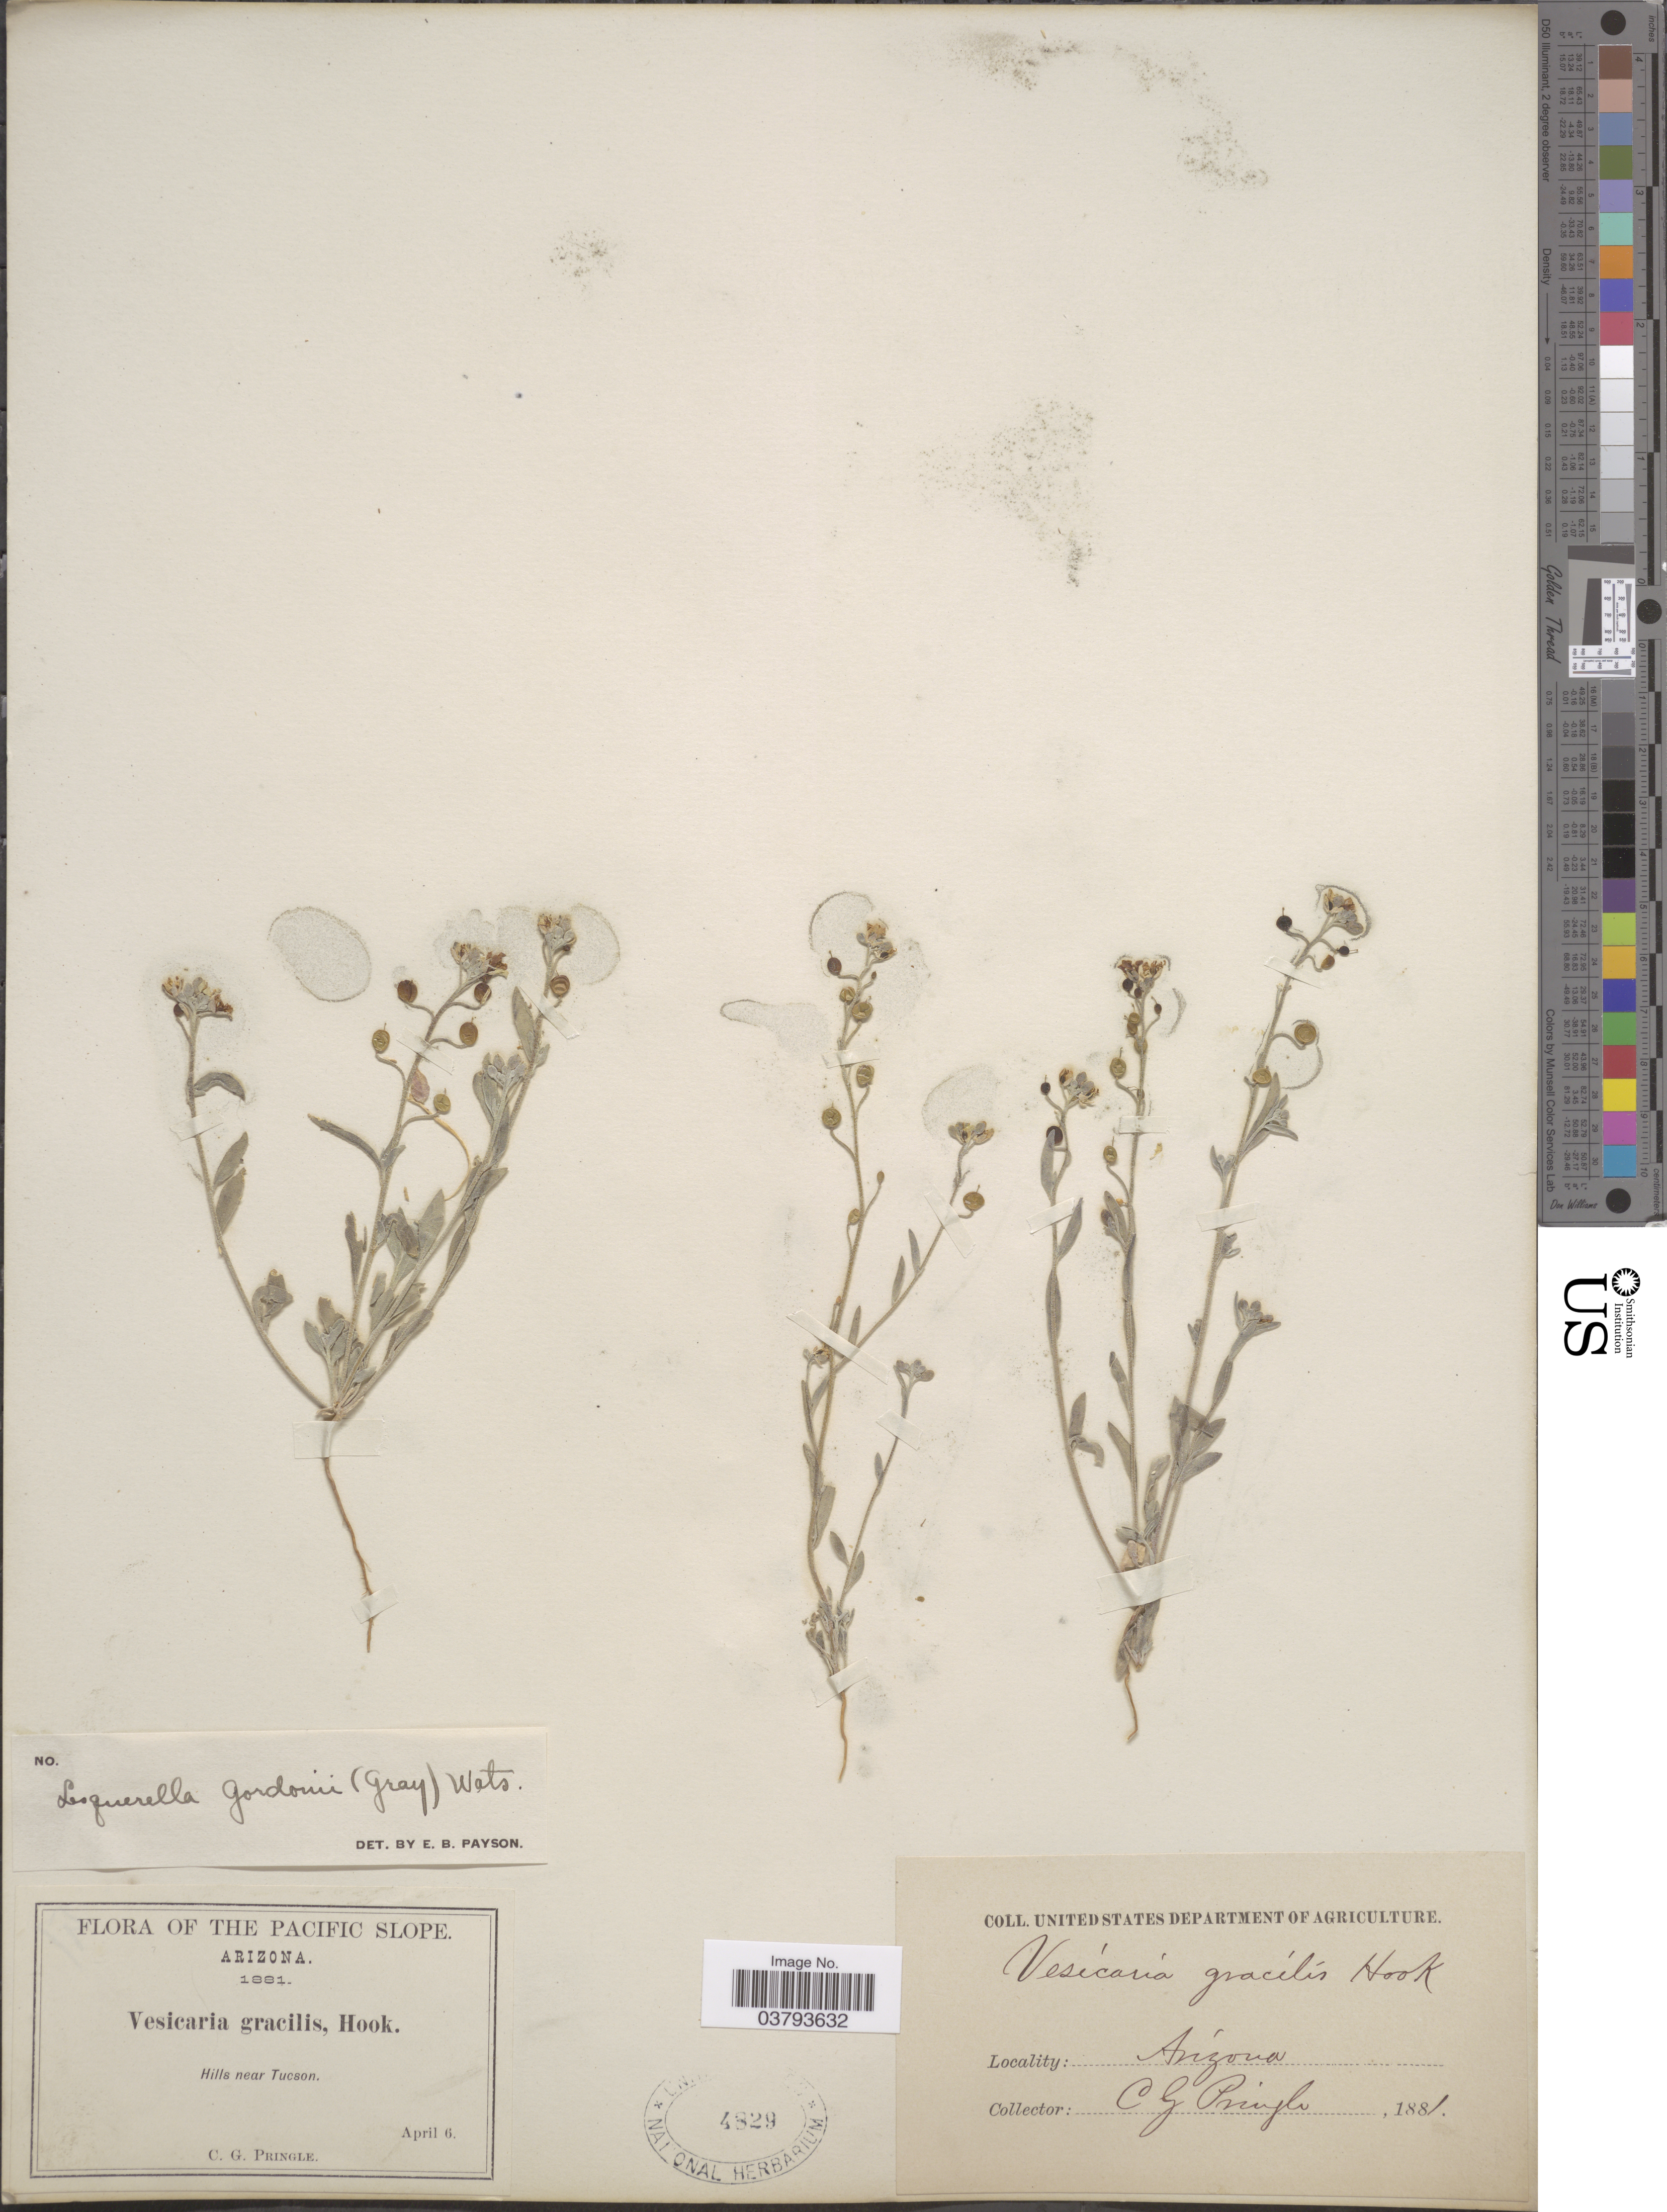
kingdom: Plantae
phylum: Tracheophyta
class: Magnoliopsida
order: Brassicales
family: Brassicaceae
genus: Lesquerella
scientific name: Lesquerella gordonii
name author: (A. Gray) S. Watson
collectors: C. G. Pringle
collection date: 1881-04-06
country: United States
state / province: Arizona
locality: The Pacific Slope. Hills near Tucson.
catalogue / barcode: US 4829